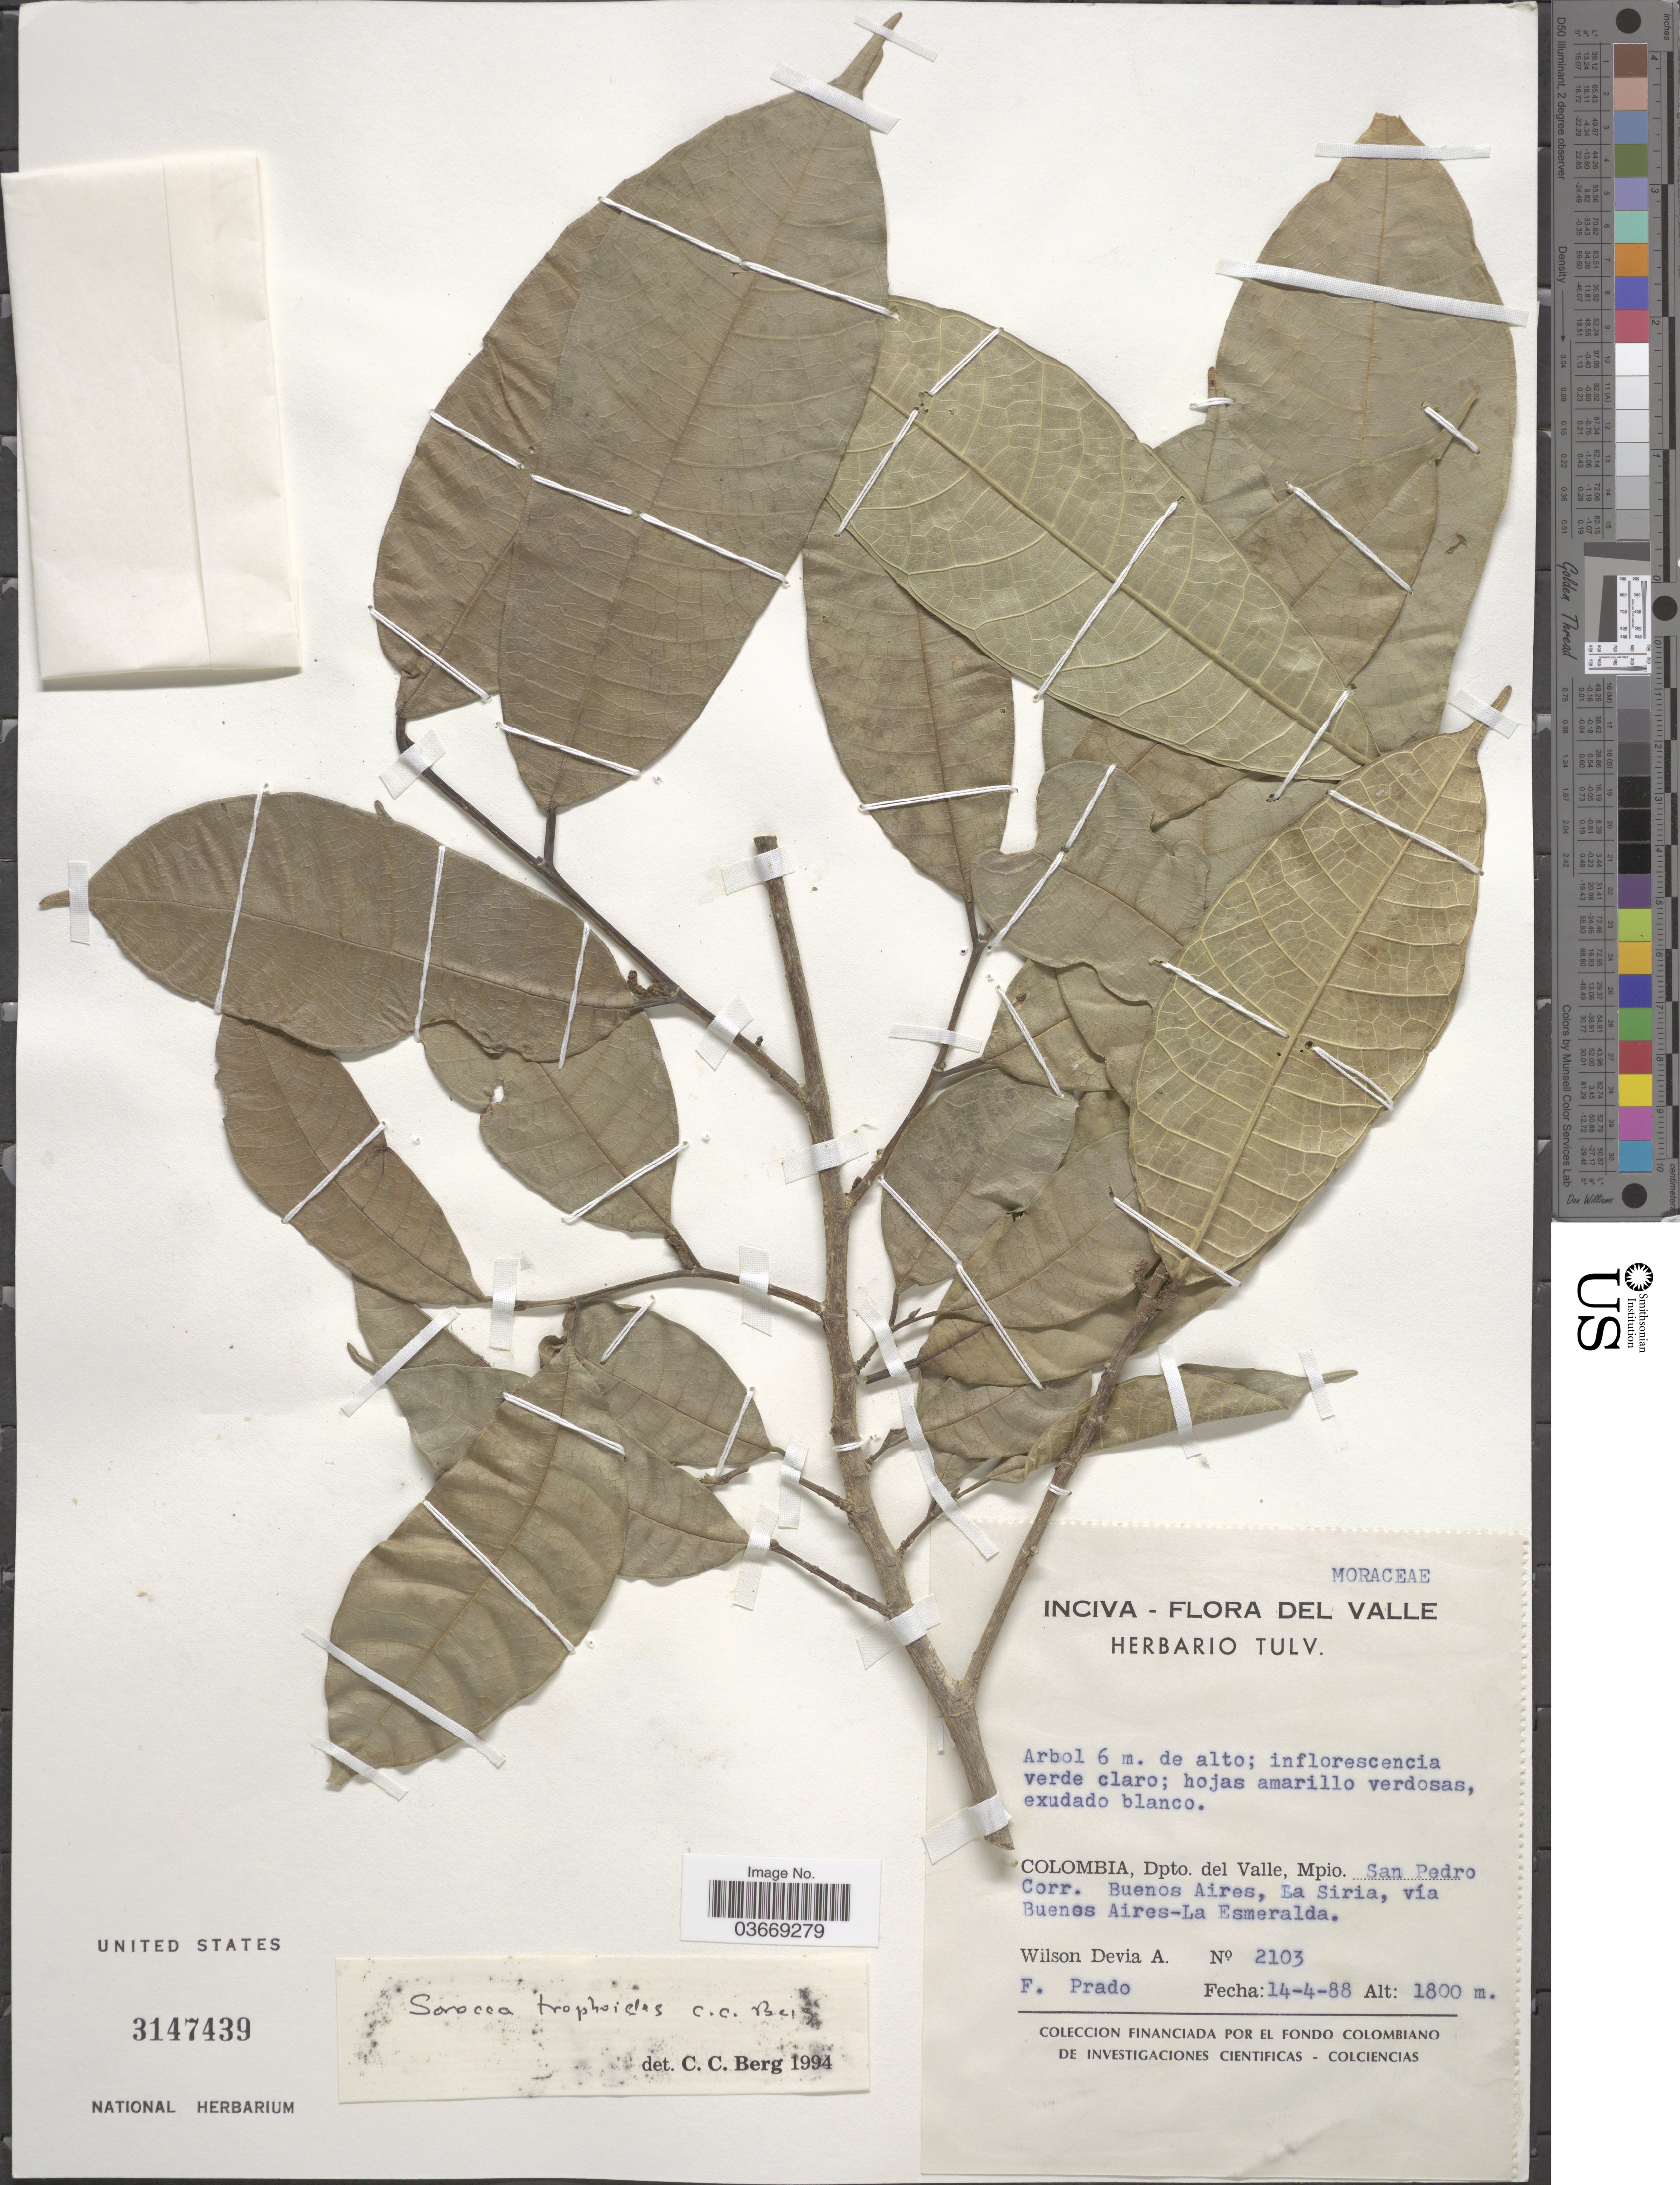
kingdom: Plantae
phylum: Tracheophyta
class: Magnoliopsida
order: Rosales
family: Moraceae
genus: Sorocea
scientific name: Sorocea trophoides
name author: W.C. Burger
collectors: W. Devia A. & F. Prado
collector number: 2103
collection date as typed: Transcribed d/m/y: 14/4/88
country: Colombia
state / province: Valle del Cauca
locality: Dpto. del Valle, Mpio. San Pedro Corr. Buenos Aires, La Siria, vía Buenos Aires - La Esmeralda.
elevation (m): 1800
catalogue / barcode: US 3147439